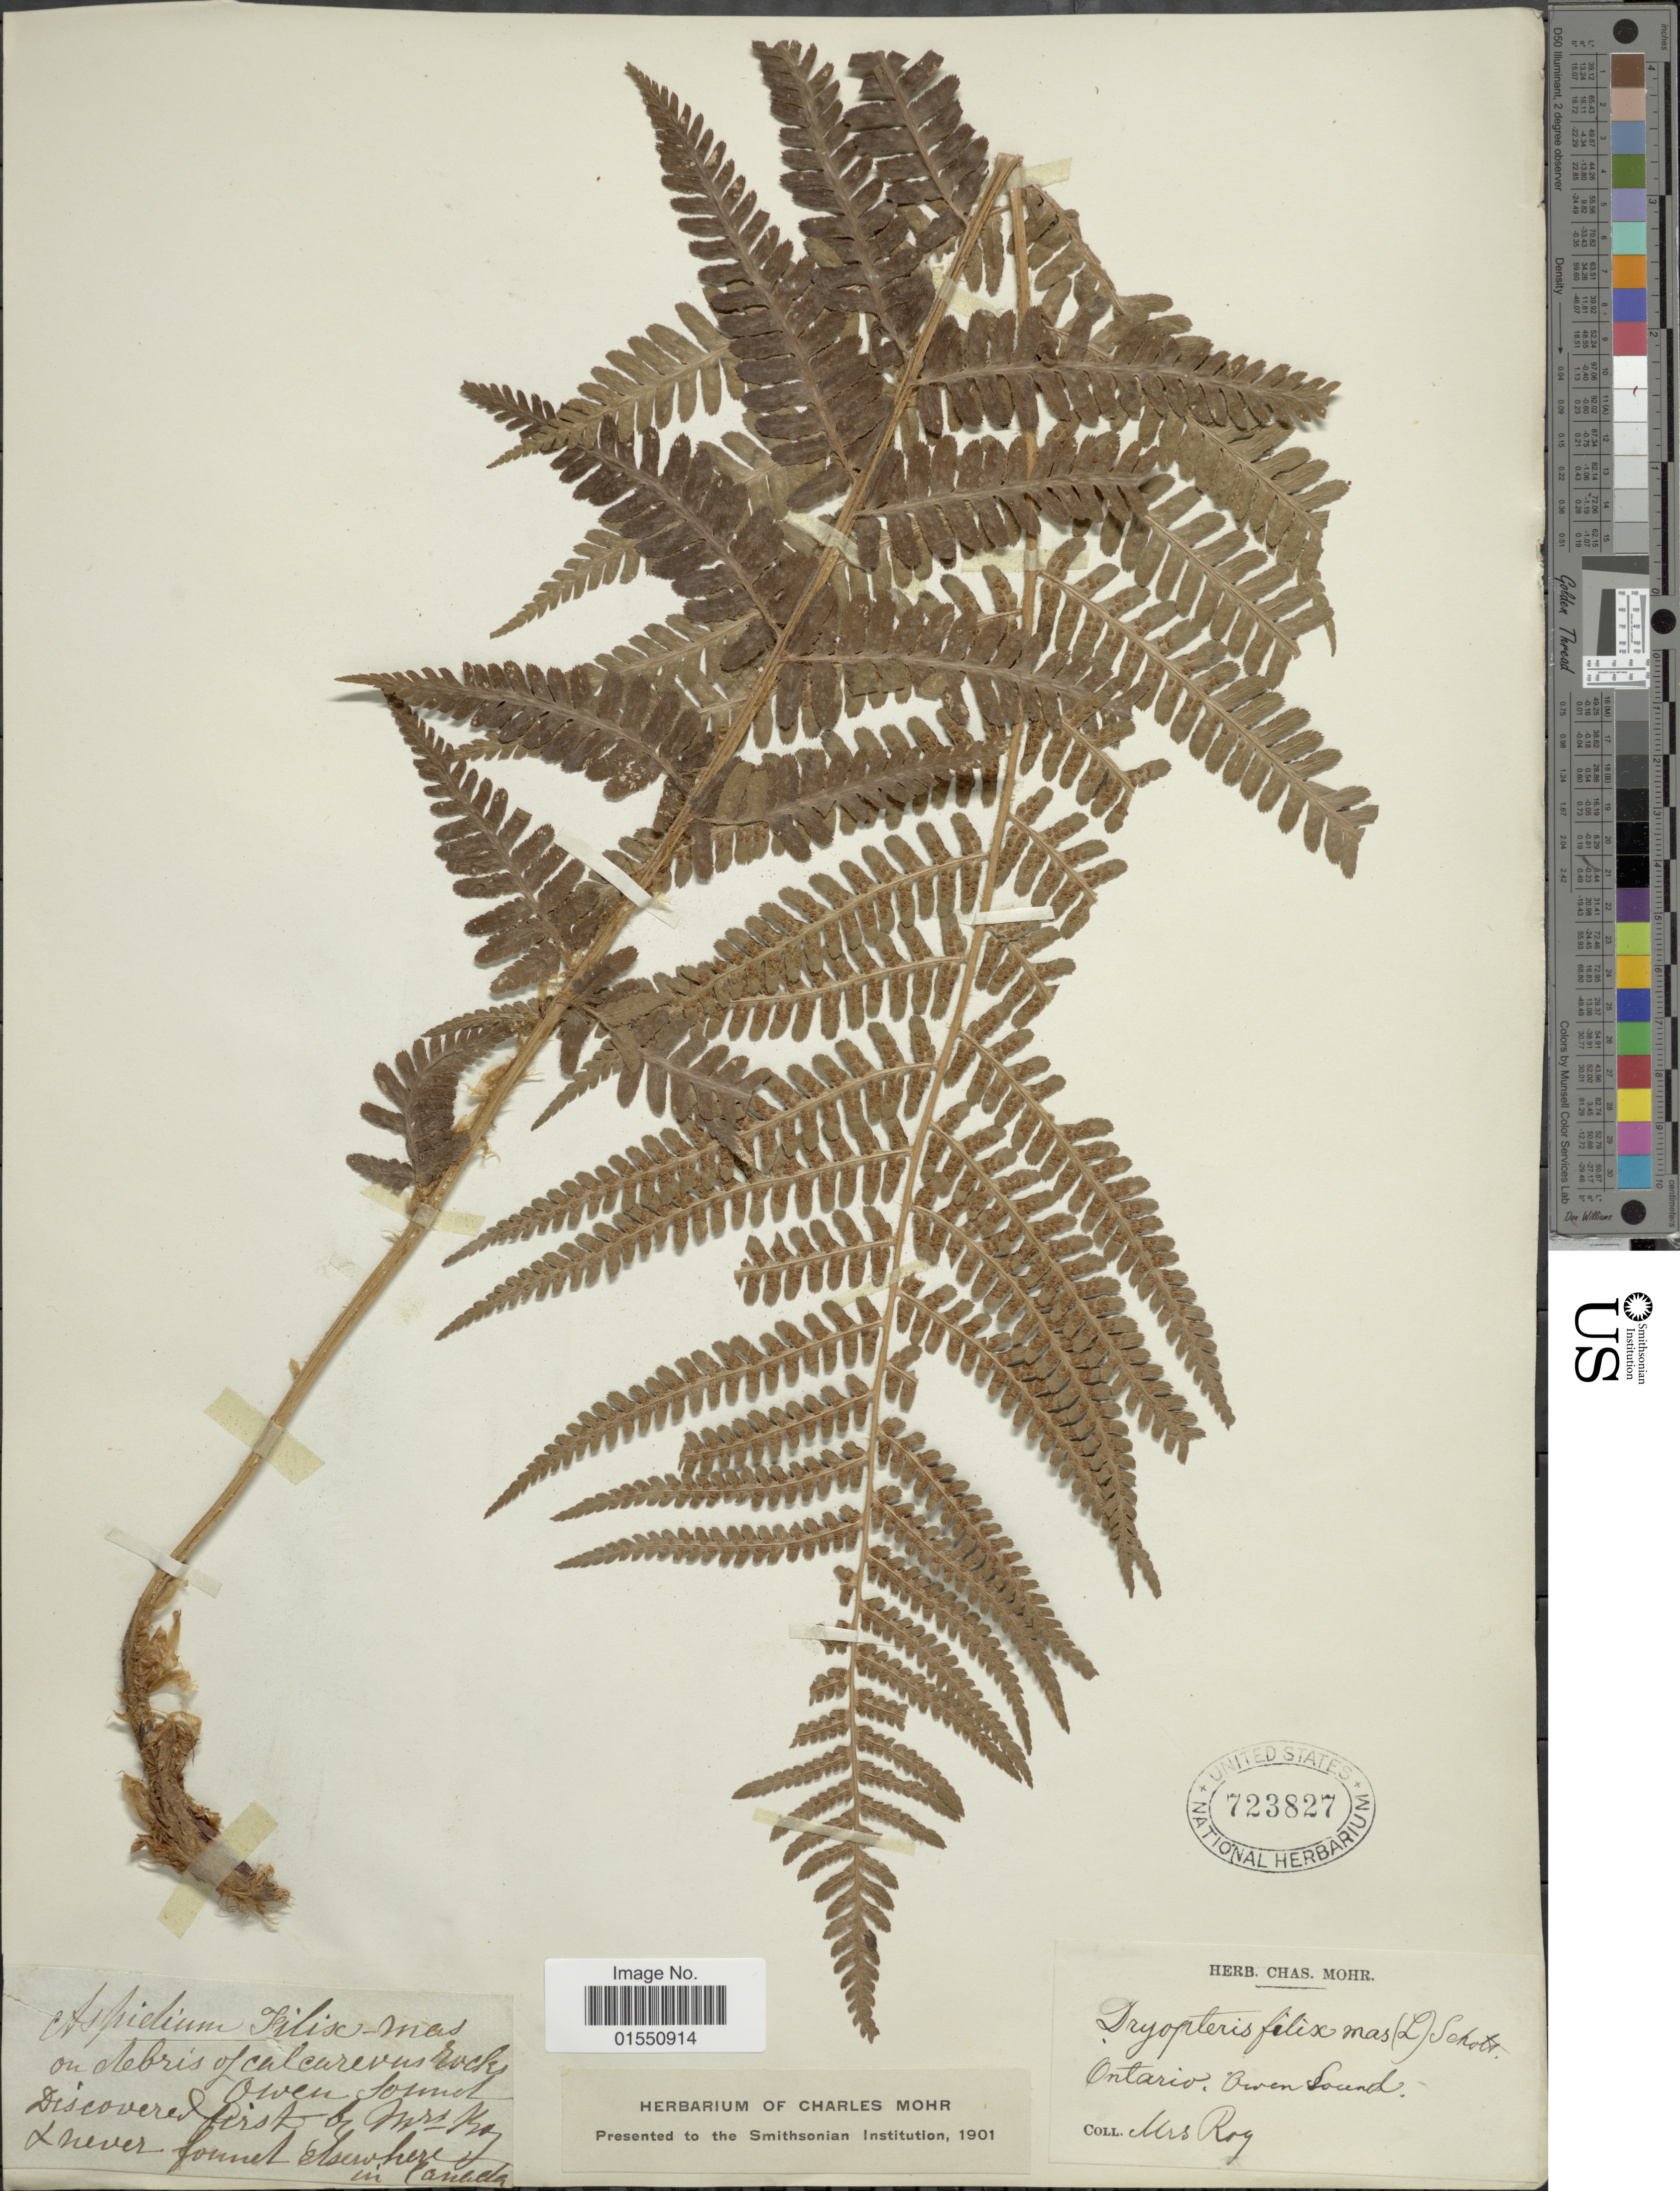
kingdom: Plantae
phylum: Tracheophyta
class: Polypodiopsida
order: Polypodiales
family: Dryopteridaceae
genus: Dryopteris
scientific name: Dryopteris filix-mas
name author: (L.) Schott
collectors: Roy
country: Canada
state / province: Ontario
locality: Owen Sound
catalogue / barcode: US 723827